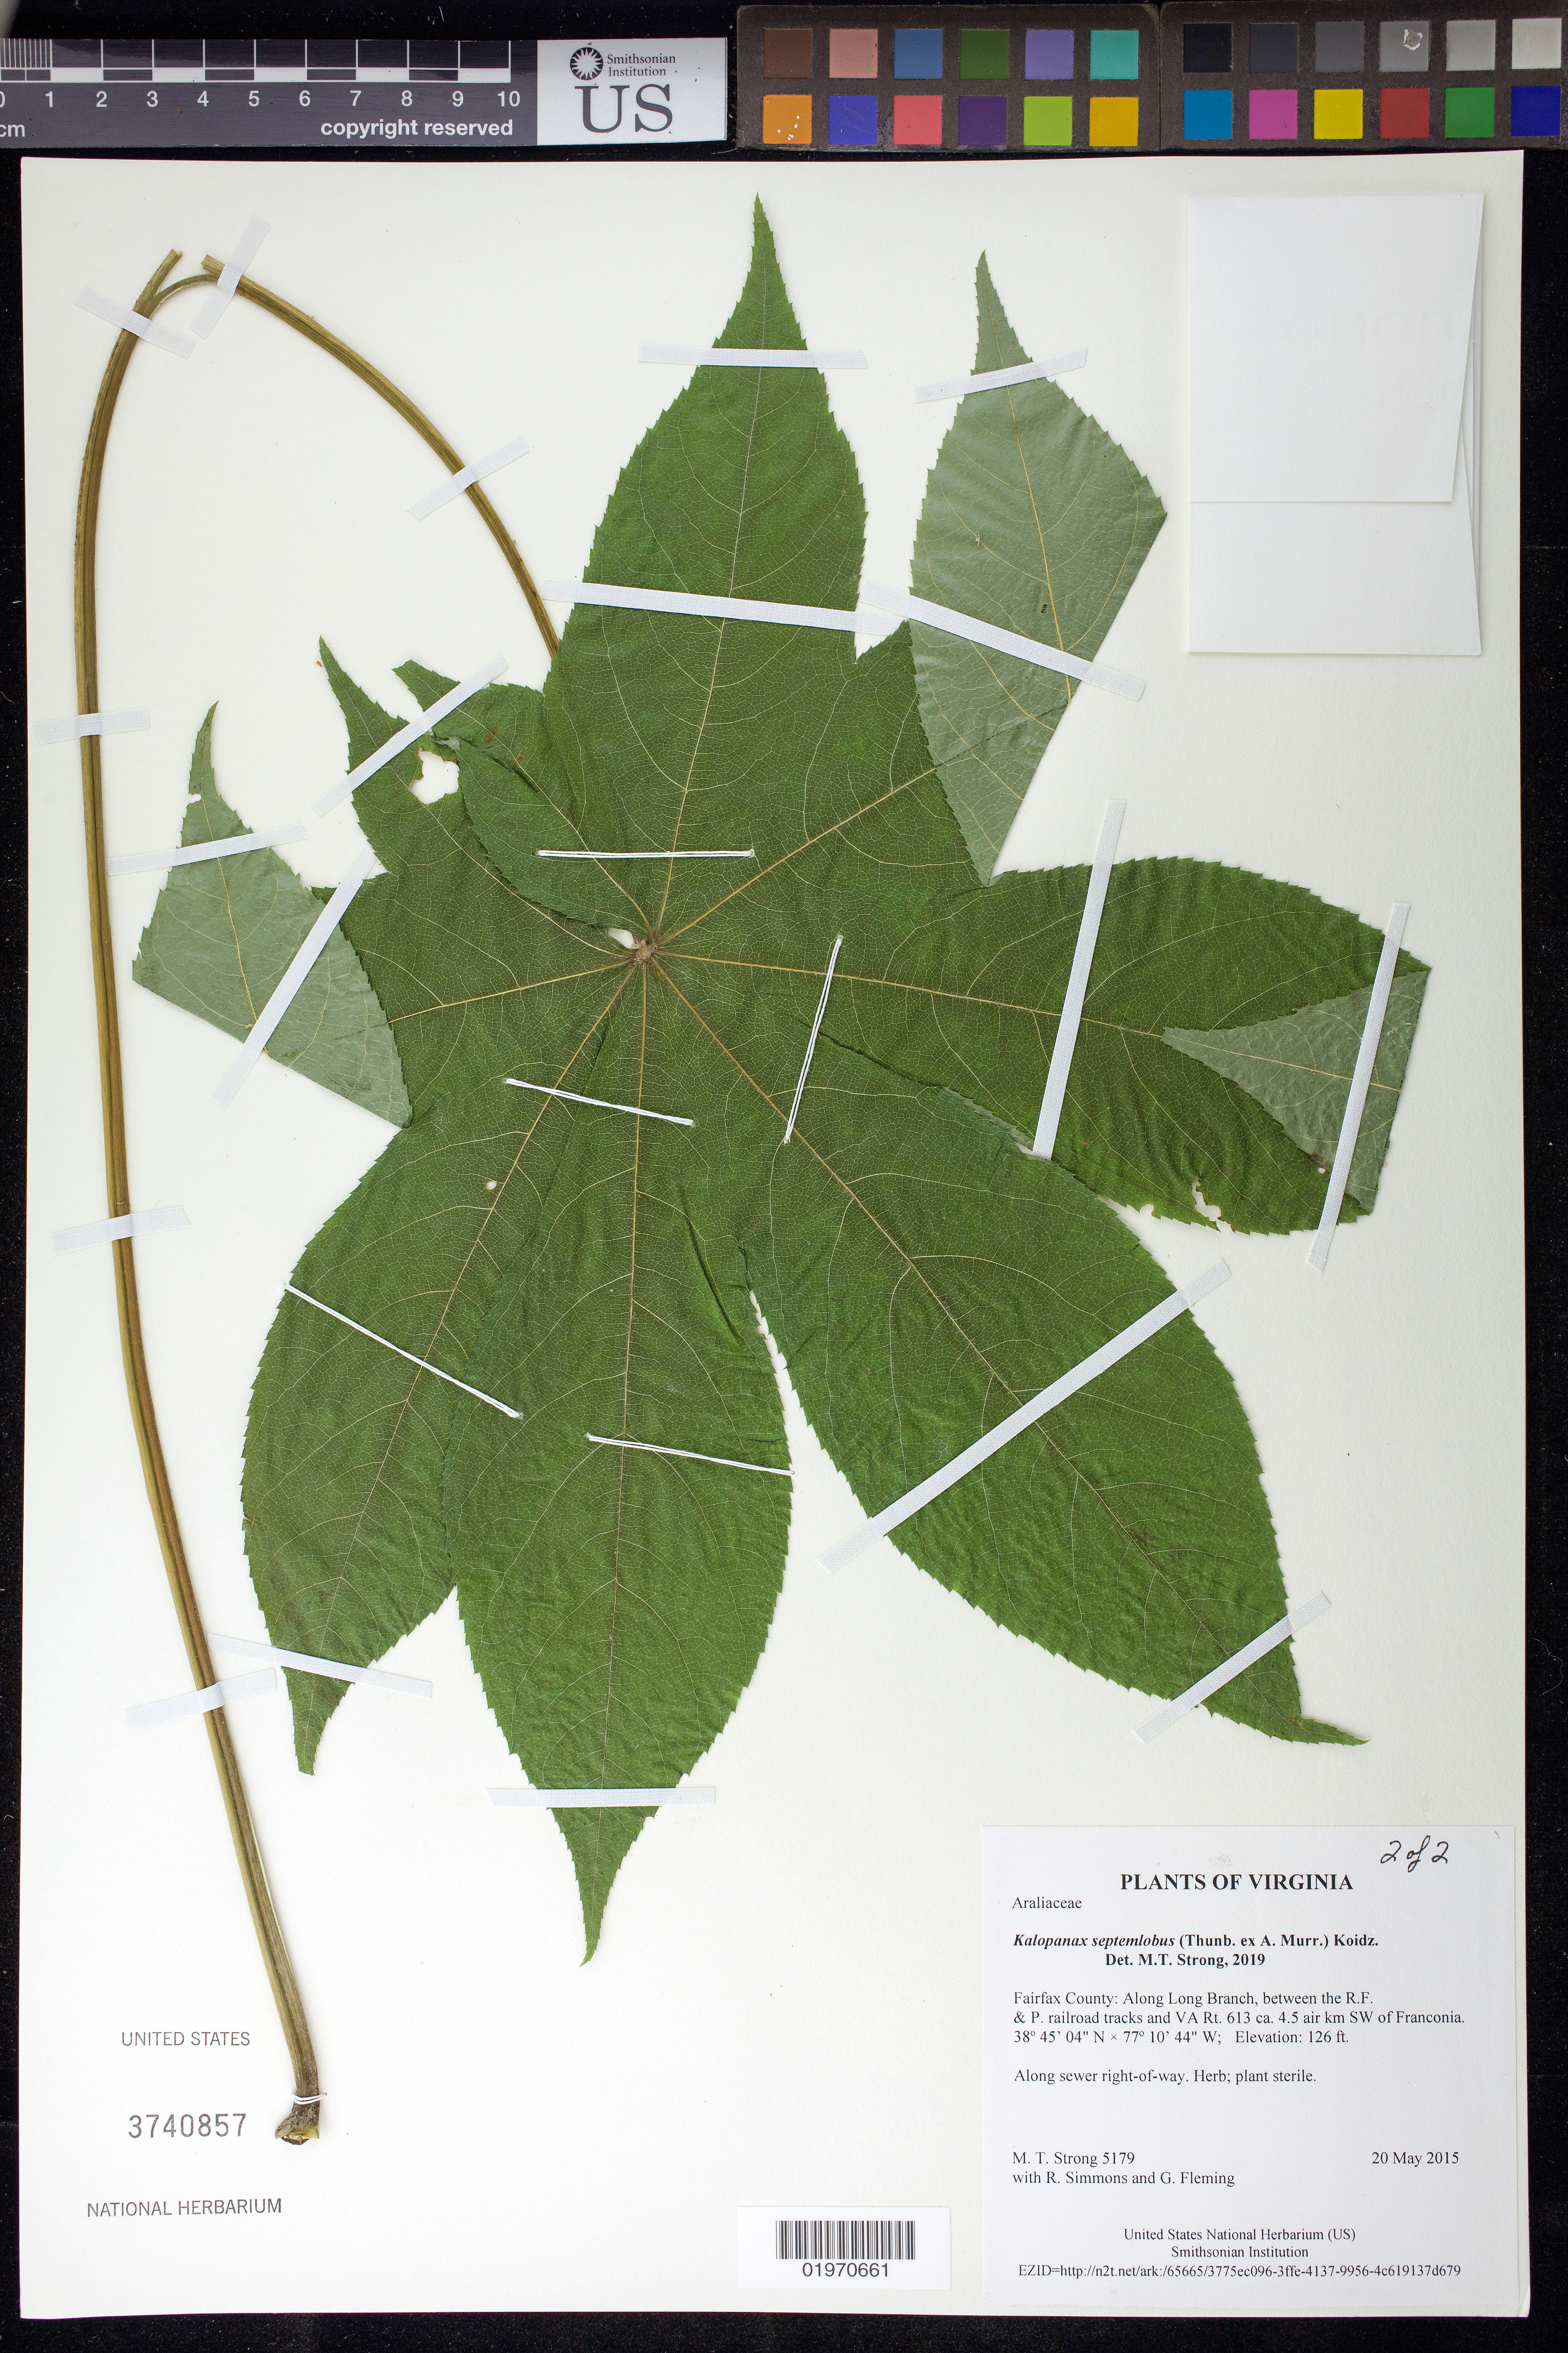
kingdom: Plantae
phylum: Tracheophyta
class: Magnoliopsida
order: Apiales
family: Araliaceae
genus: Kalopanax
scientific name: Kalopanax septemlobus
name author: (Thunb.) Koidz.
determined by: Strong, Mark T., (BOT), Smithsonian Institution - National Museum of Natural History (UNITED STATES)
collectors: M. T. Strong, R. Simmons & G. Fleming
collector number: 5179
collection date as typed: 20 May 2015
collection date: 2015-05-20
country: United States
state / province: Virginia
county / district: Fairfax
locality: Along Long Branch, between the R.F. & P. railroad tracks and VA Rt 613, ca. 4.5 km SW of Franconia.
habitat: Along sewer right-of-way.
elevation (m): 38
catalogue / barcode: US 3740857